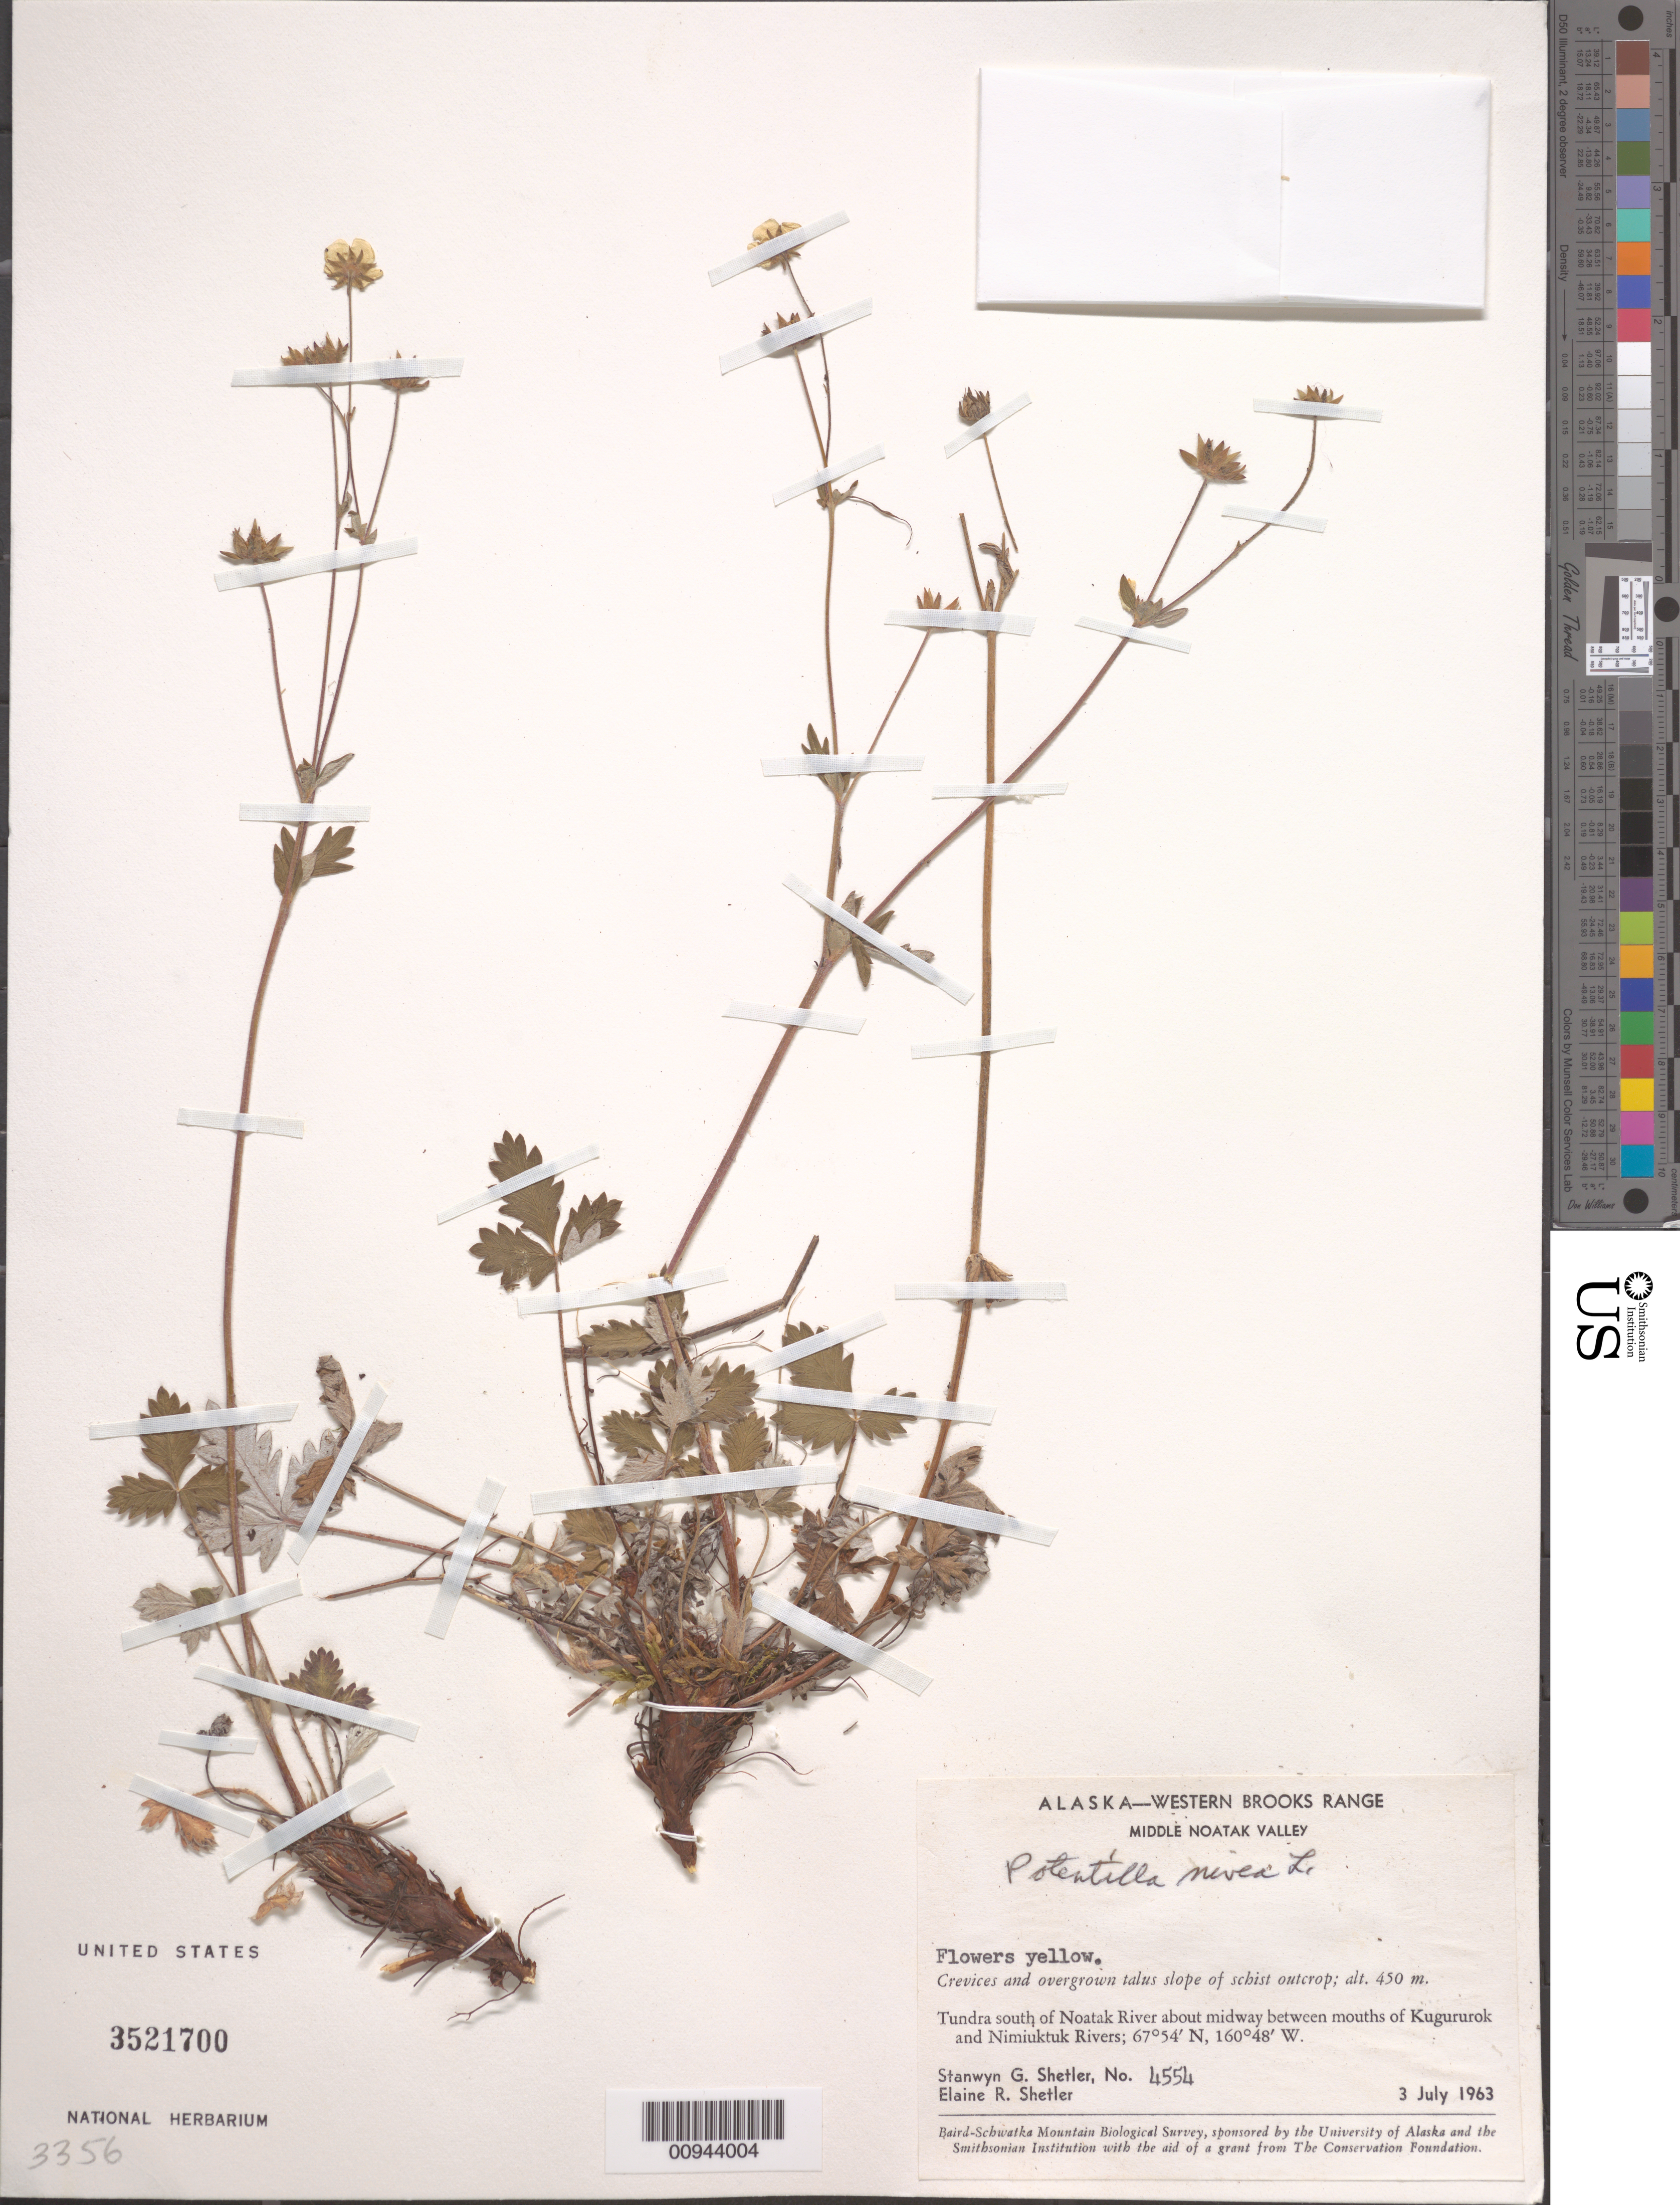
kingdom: Plantae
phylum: Tracheophyta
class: Magnoliopsida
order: Rosales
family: Rosaceae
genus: Potentilla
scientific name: Potentilla nivea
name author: L.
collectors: S. Shetler & E. R. Shetler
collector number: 4554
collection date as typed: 03 Jul 1963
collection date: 1963-07-03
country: United States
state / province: Alaska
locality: S of Noatak River about midway between mouths of Kugururok and Nimiuktuk Rivers. Western Brooks Range, Middle Noatak Valley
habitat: Tundra. Crevices and overgrown talus slope of schist outcrop.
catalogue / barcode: US 3521700